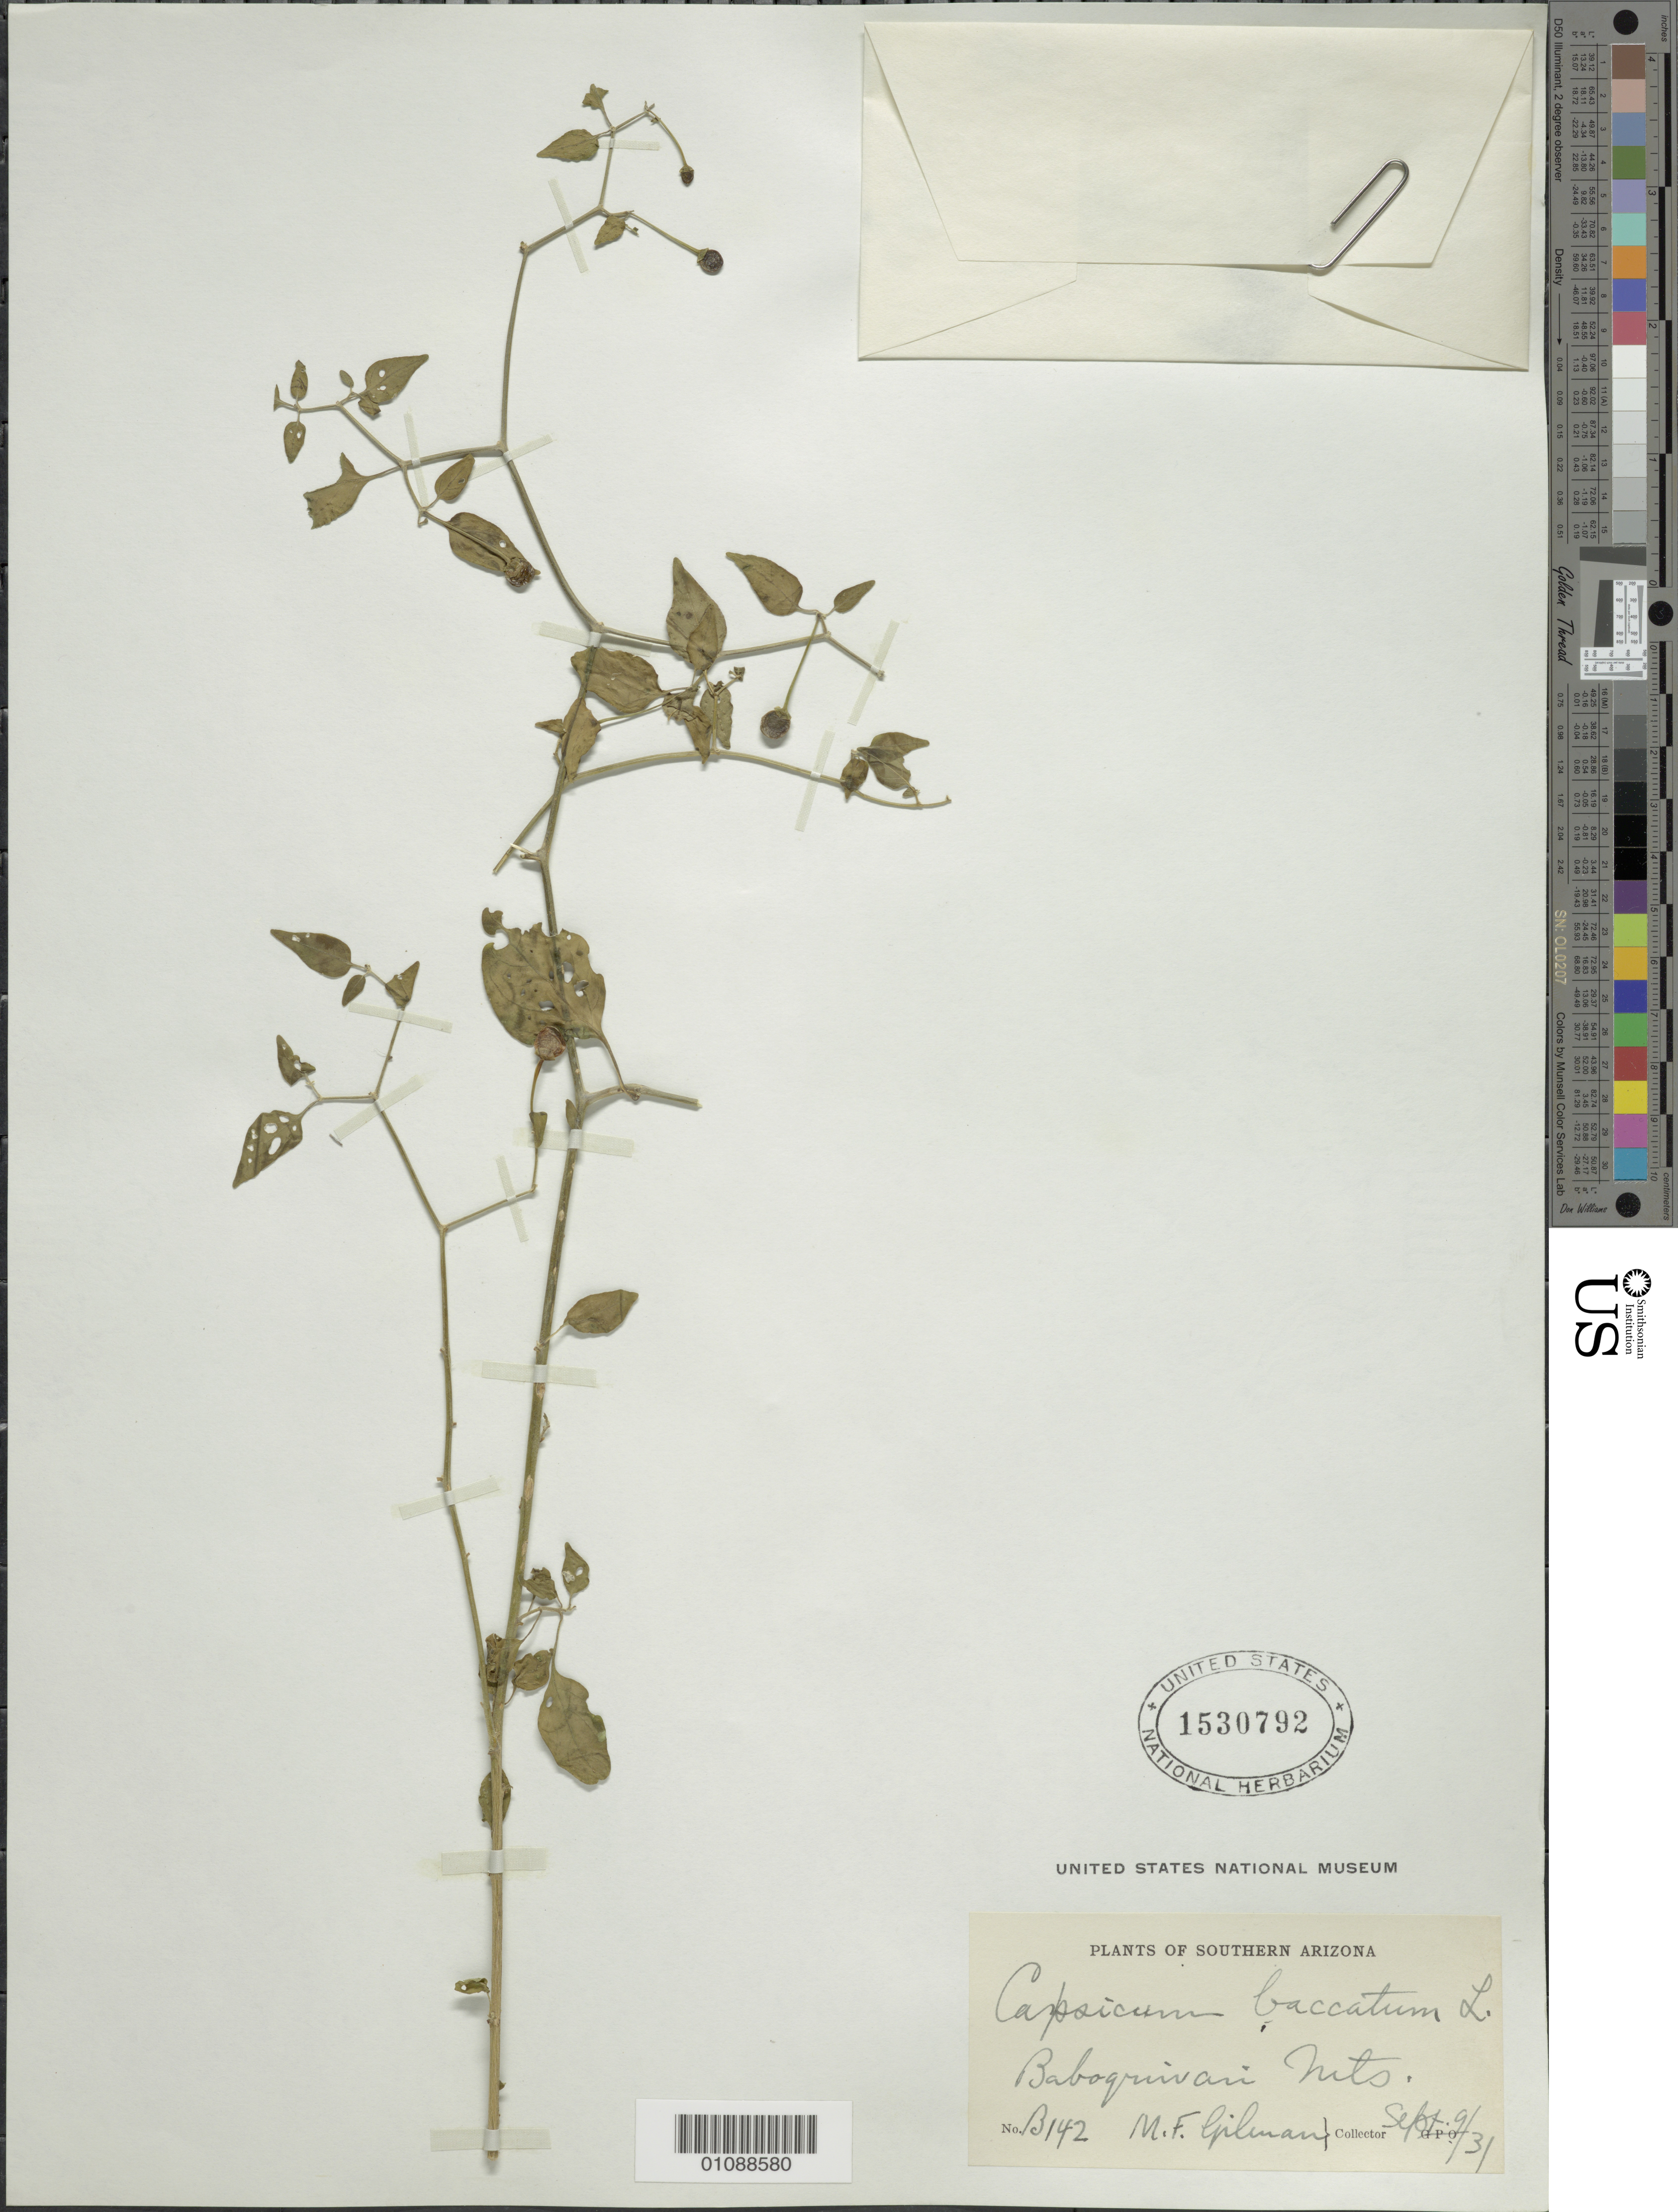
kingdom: Plantae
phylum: Tracheophyta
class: Magnoliopsida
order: Solanales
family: Solanaceae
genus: Capsicum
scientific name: Capsicum baccatum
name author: L.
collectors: M. F. Gilman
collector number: B142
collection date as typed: Transcribed d/m/y: 9/9/31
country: United States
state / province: Arizona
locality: Southern Arizona, Baboquivari Mts.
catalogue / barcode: US 1530792